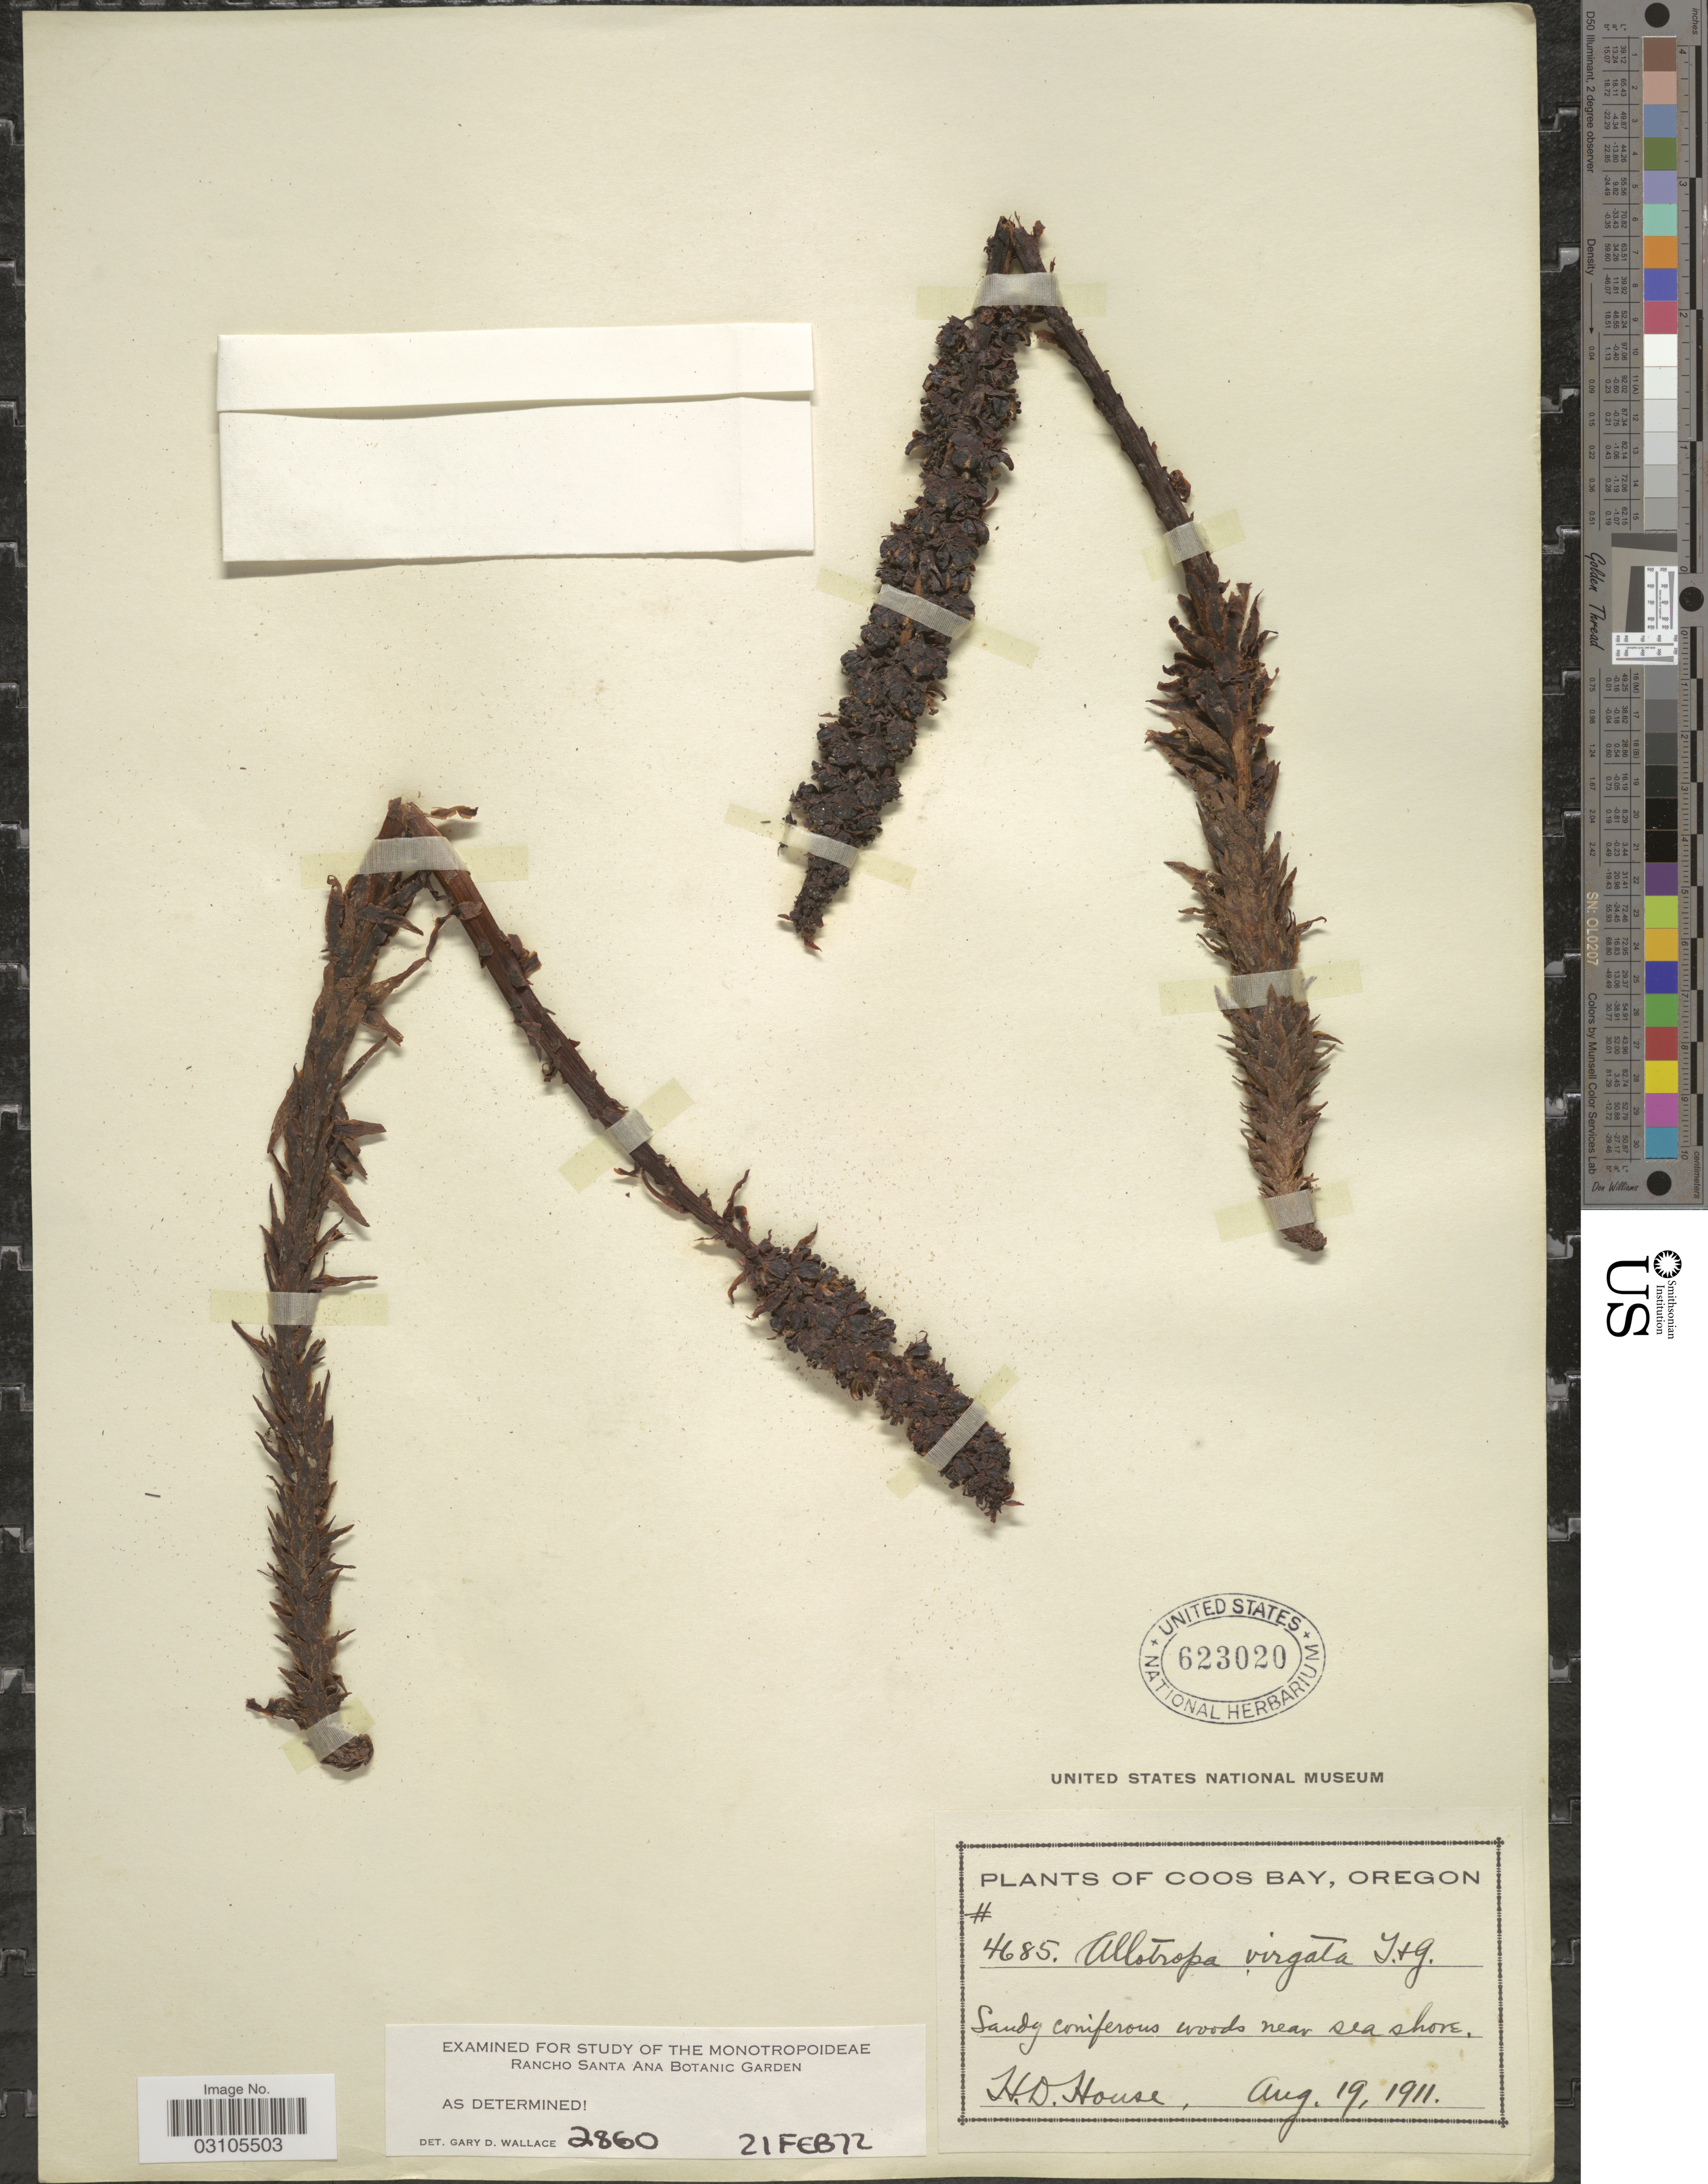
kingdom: Plantae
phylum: Tracheophyta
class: Magnoliopsida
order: Ericales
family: Ericaceae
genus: Allotropa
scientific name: Allotropa virgata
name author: Torr. & A. Gray ex A. Gray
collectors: H. D. House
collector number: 4685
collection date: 1911-08-19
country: United States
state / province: Oregon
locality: Coos Bay. Sandy coniferous woods near sea shore.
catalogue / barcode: US 623020